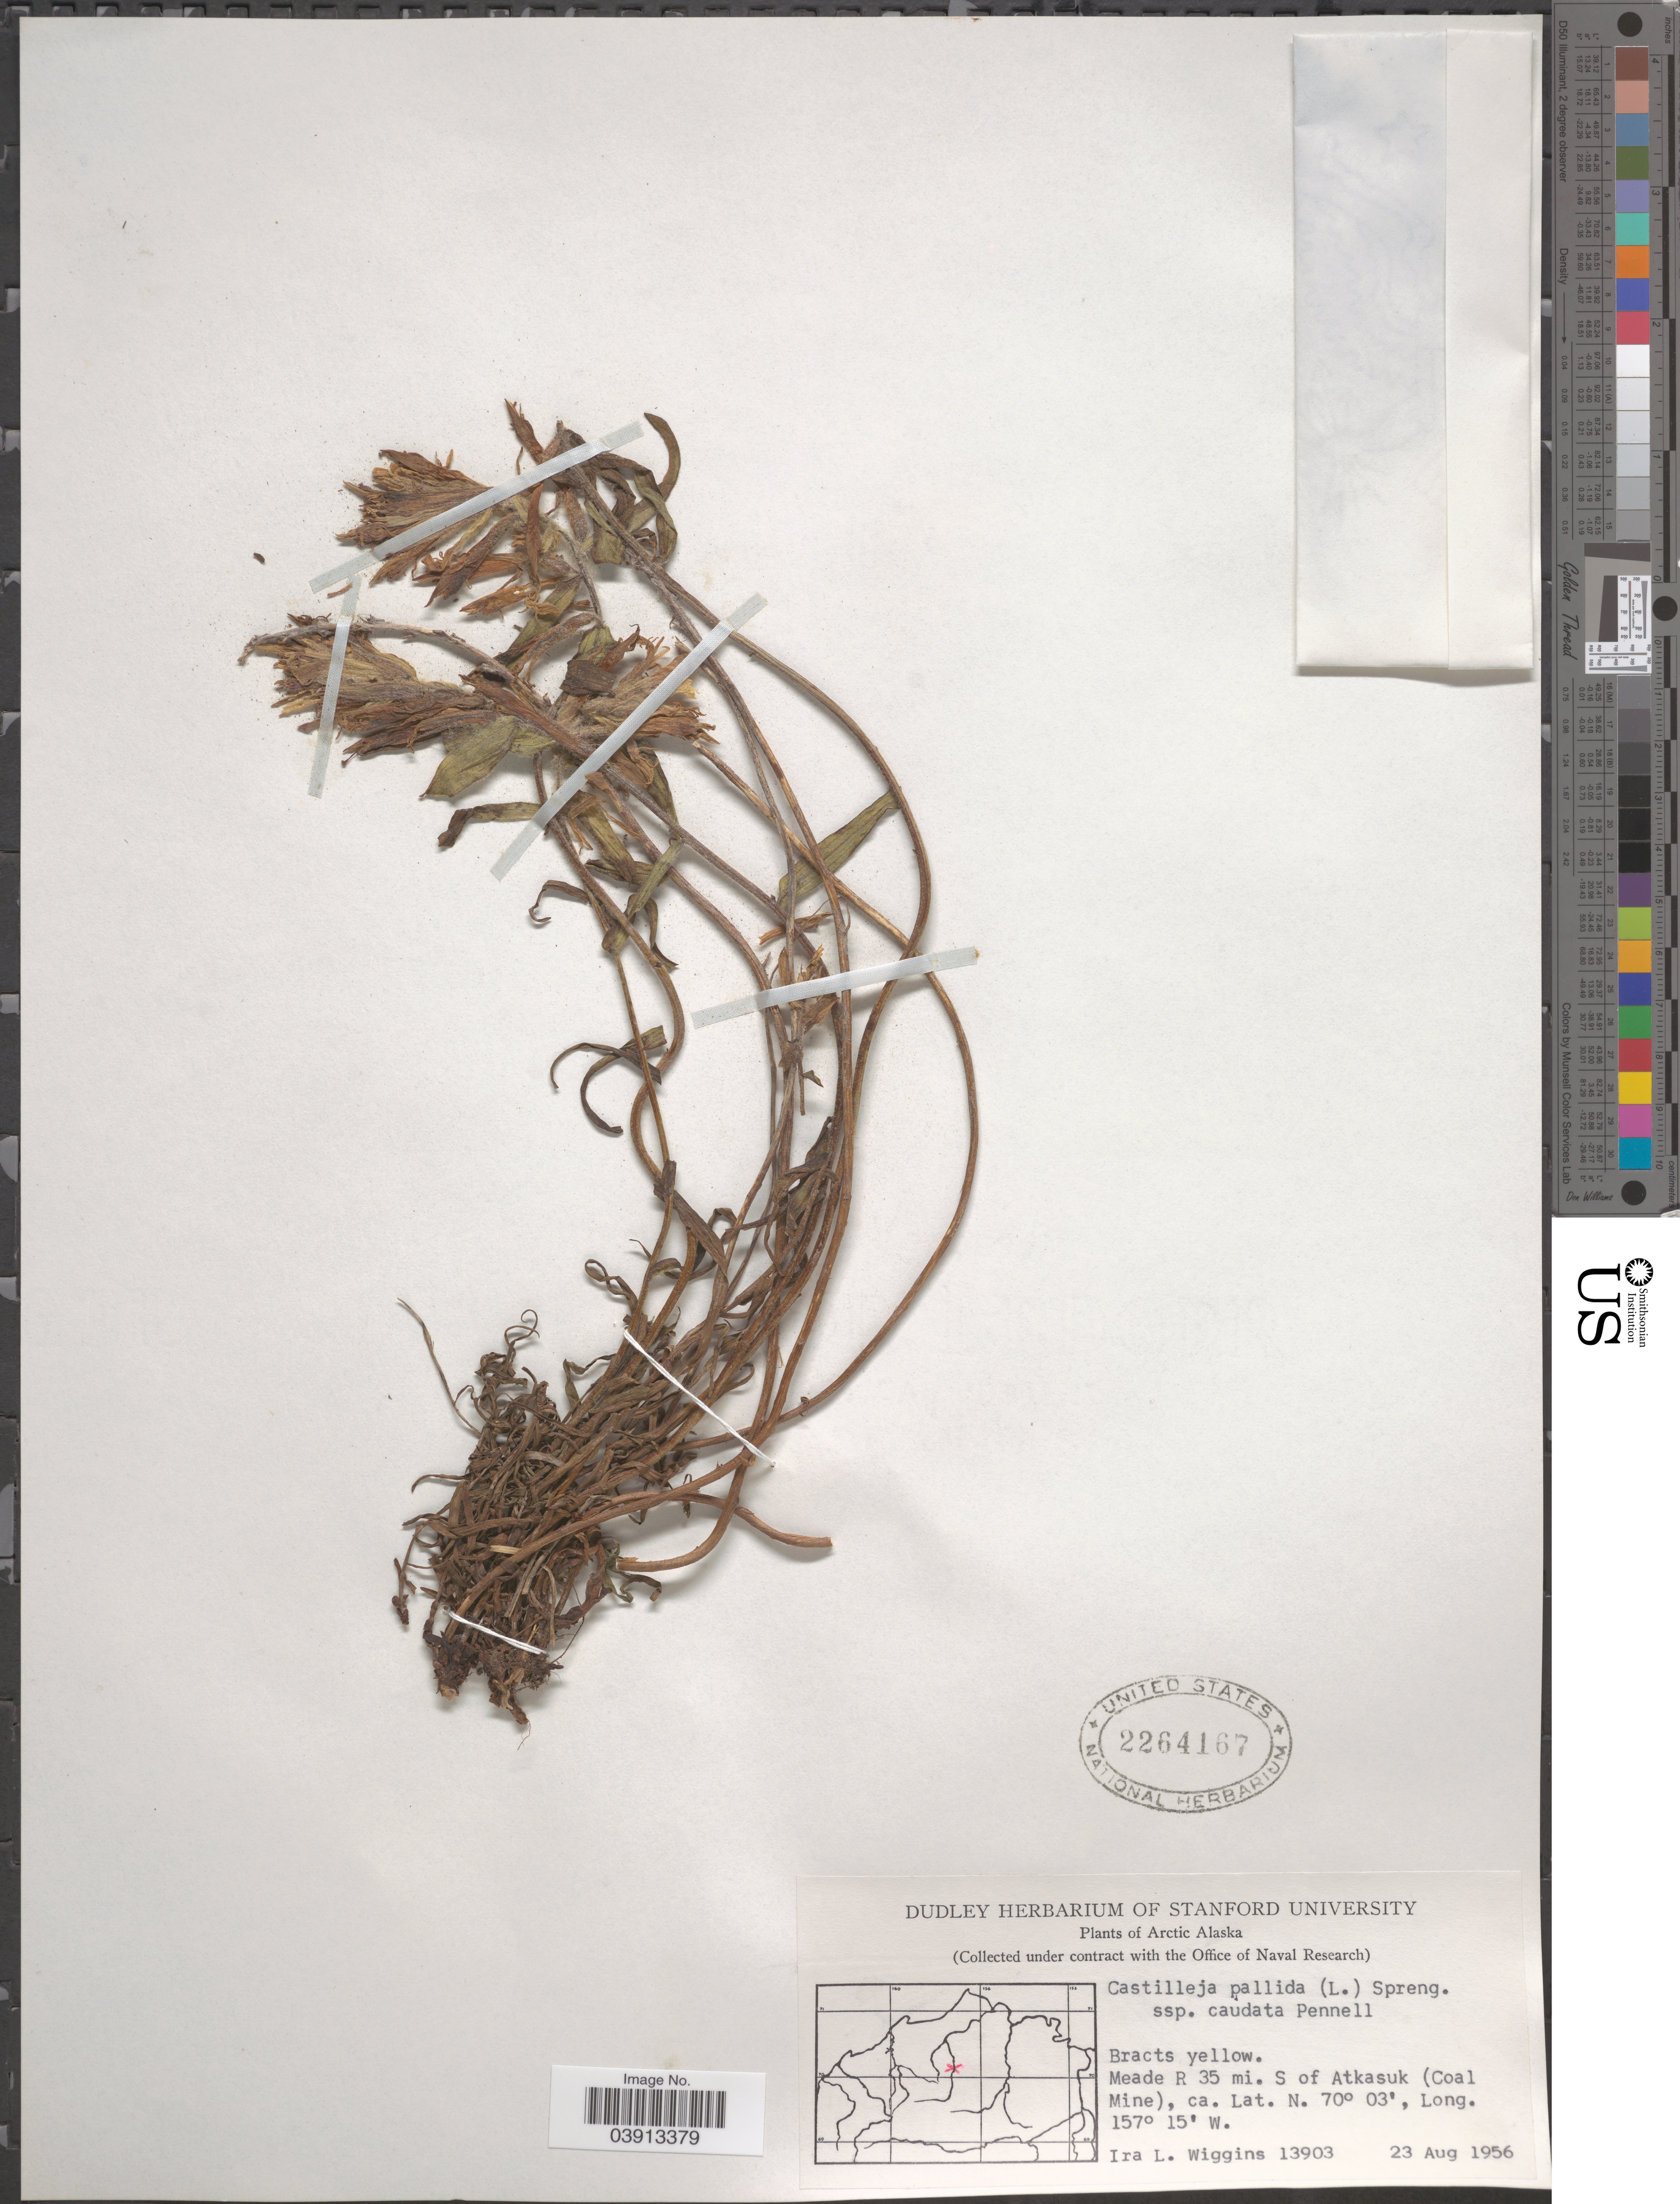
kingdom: Plantae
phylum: Tracheophyta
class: Magnoliopsida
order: Lamiales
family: Orobanchaceae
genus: Castilleja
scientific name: Castilleja pallida subsp. mexiae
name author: Pennell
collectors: I. L. Wiggins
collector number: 13903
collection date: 1956-08-23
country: United States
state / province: Alaska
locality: Arctic Alaska. Meade R 35 mi. S of Atkasuk (Coal Mine).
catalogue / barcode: US 2264167